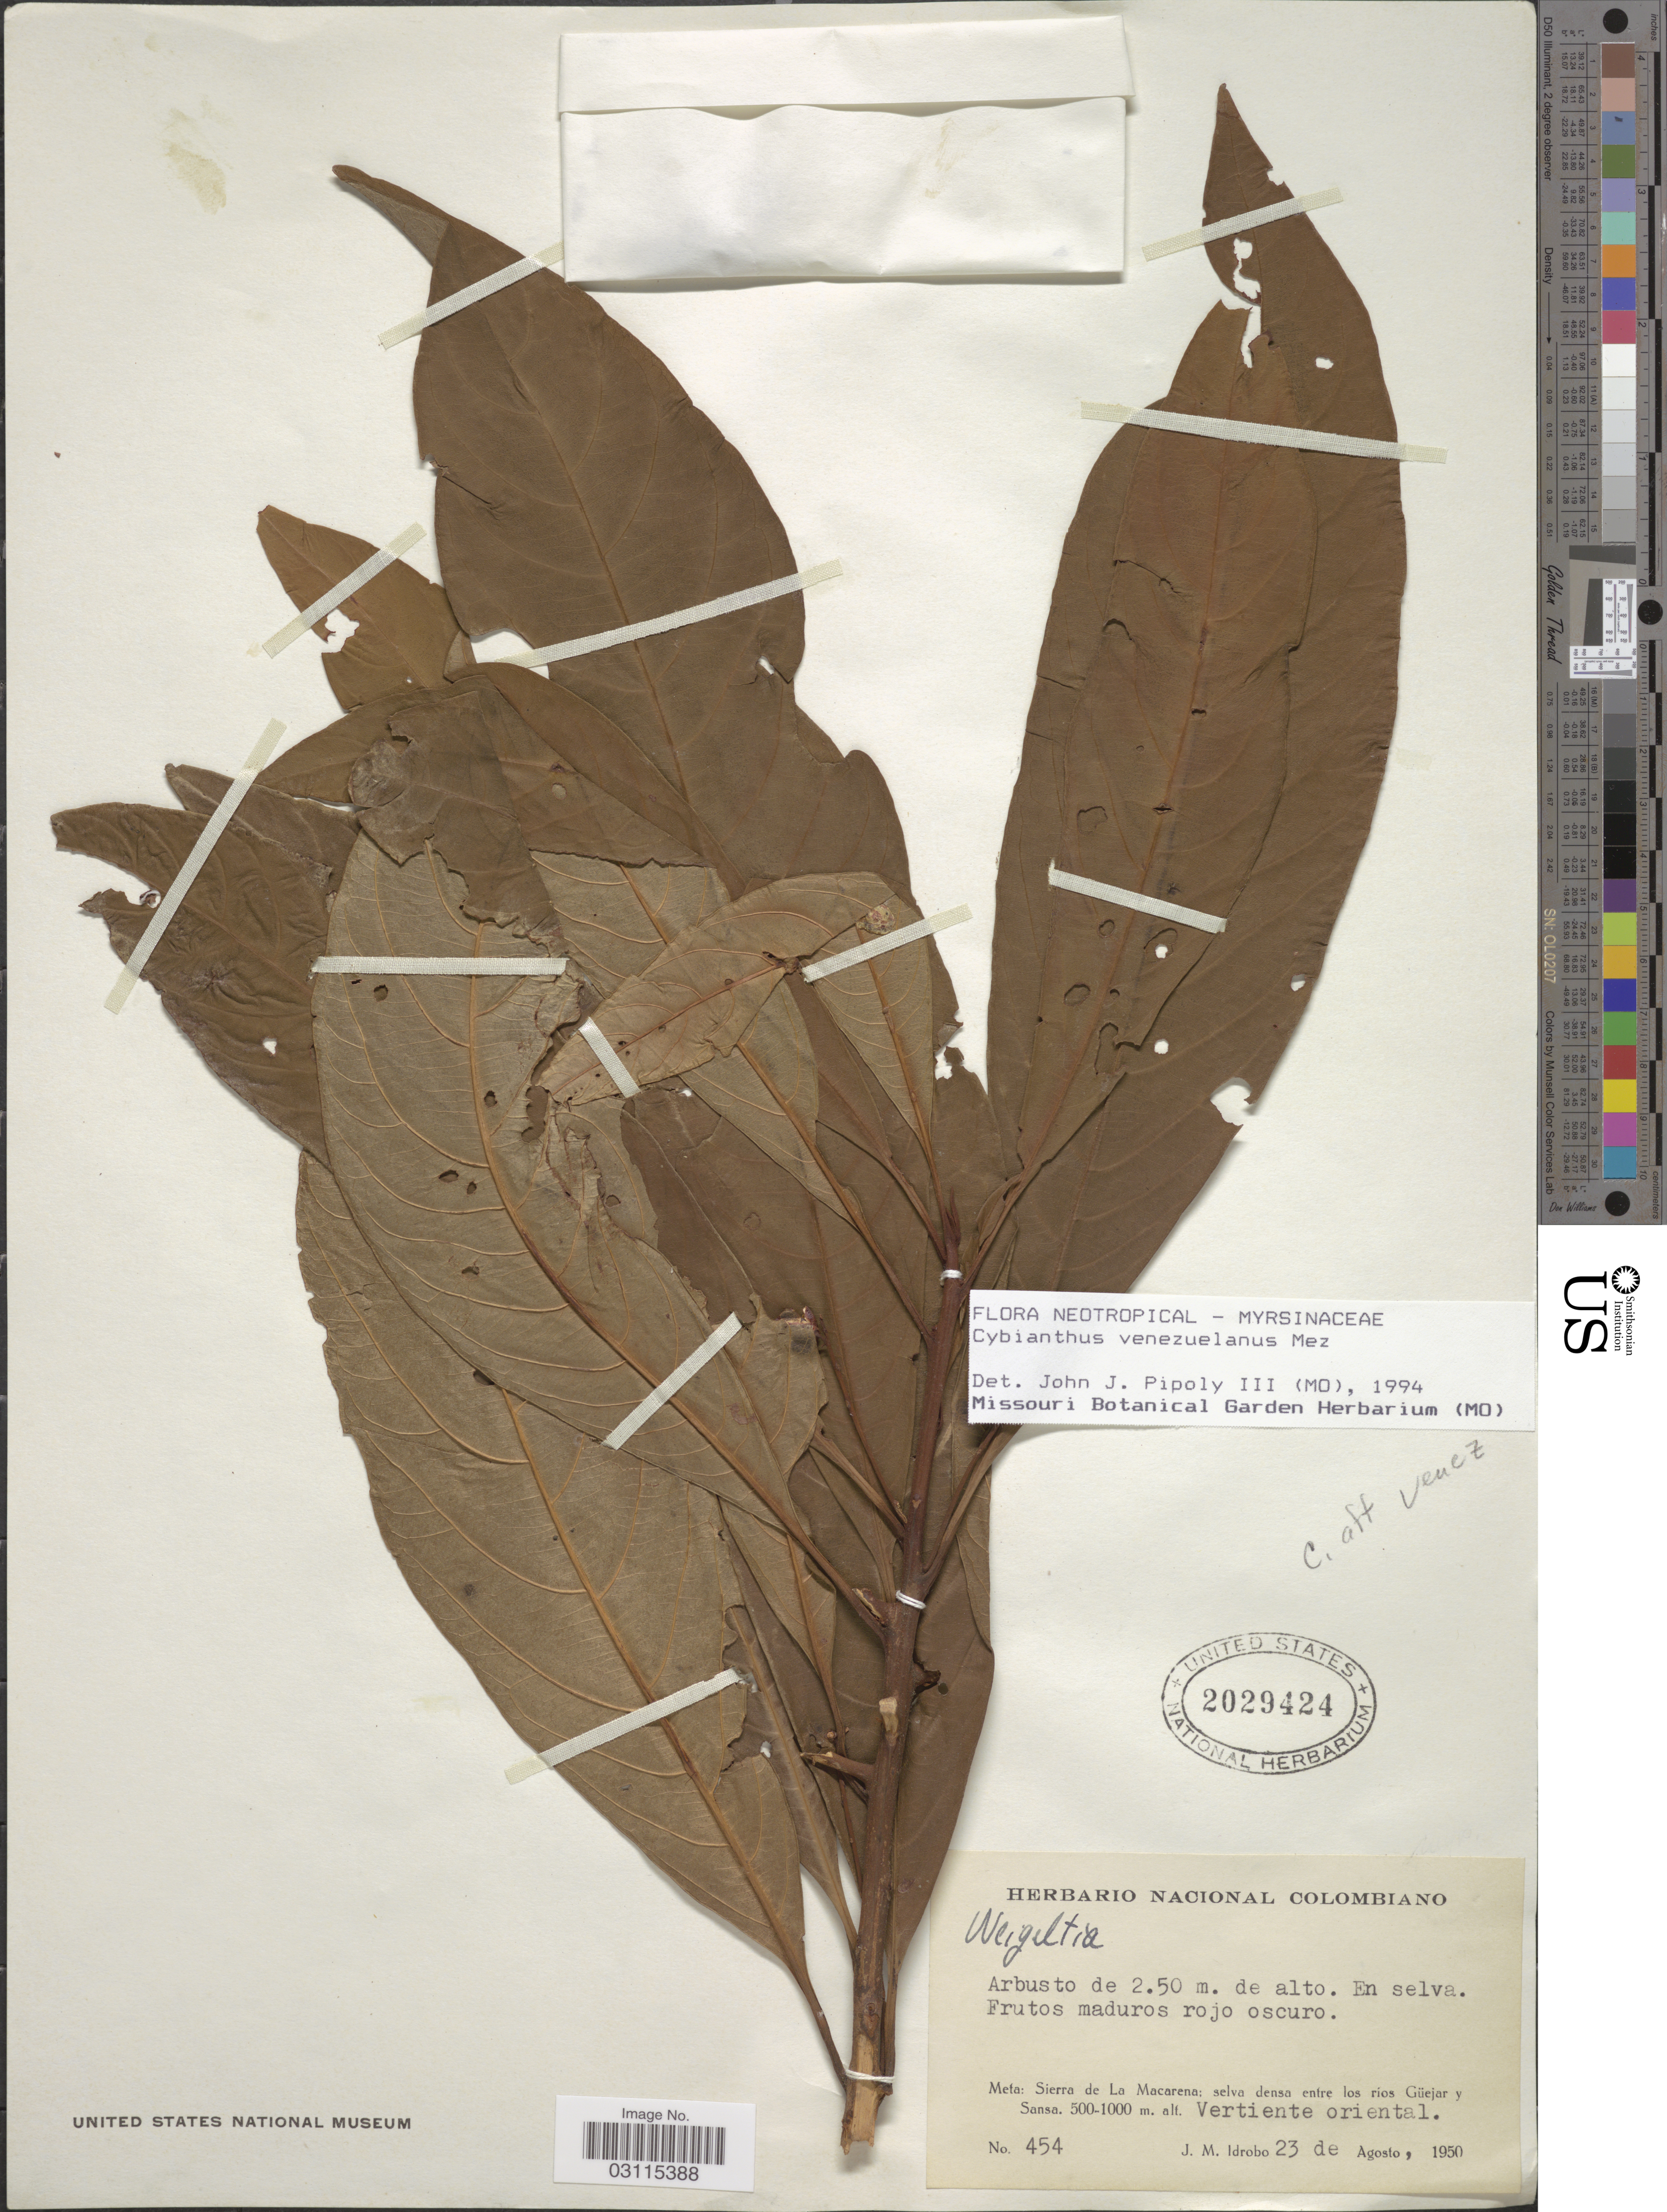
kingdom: Plantae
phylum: Tracheophyta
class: Magnoliopsida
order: Ericales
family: Primulaceae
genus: Cybianthus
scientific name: Cybianthus venezuelanus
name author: Mez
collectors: J. M. Idrobo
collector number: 454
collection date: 1950-08-23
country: Colombia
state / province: Meta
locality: Sierra de La Macarena: selva densa entre los ríos Güejar y Sansa. Vertiente oriental.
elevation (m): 500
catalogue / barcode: US 2029424